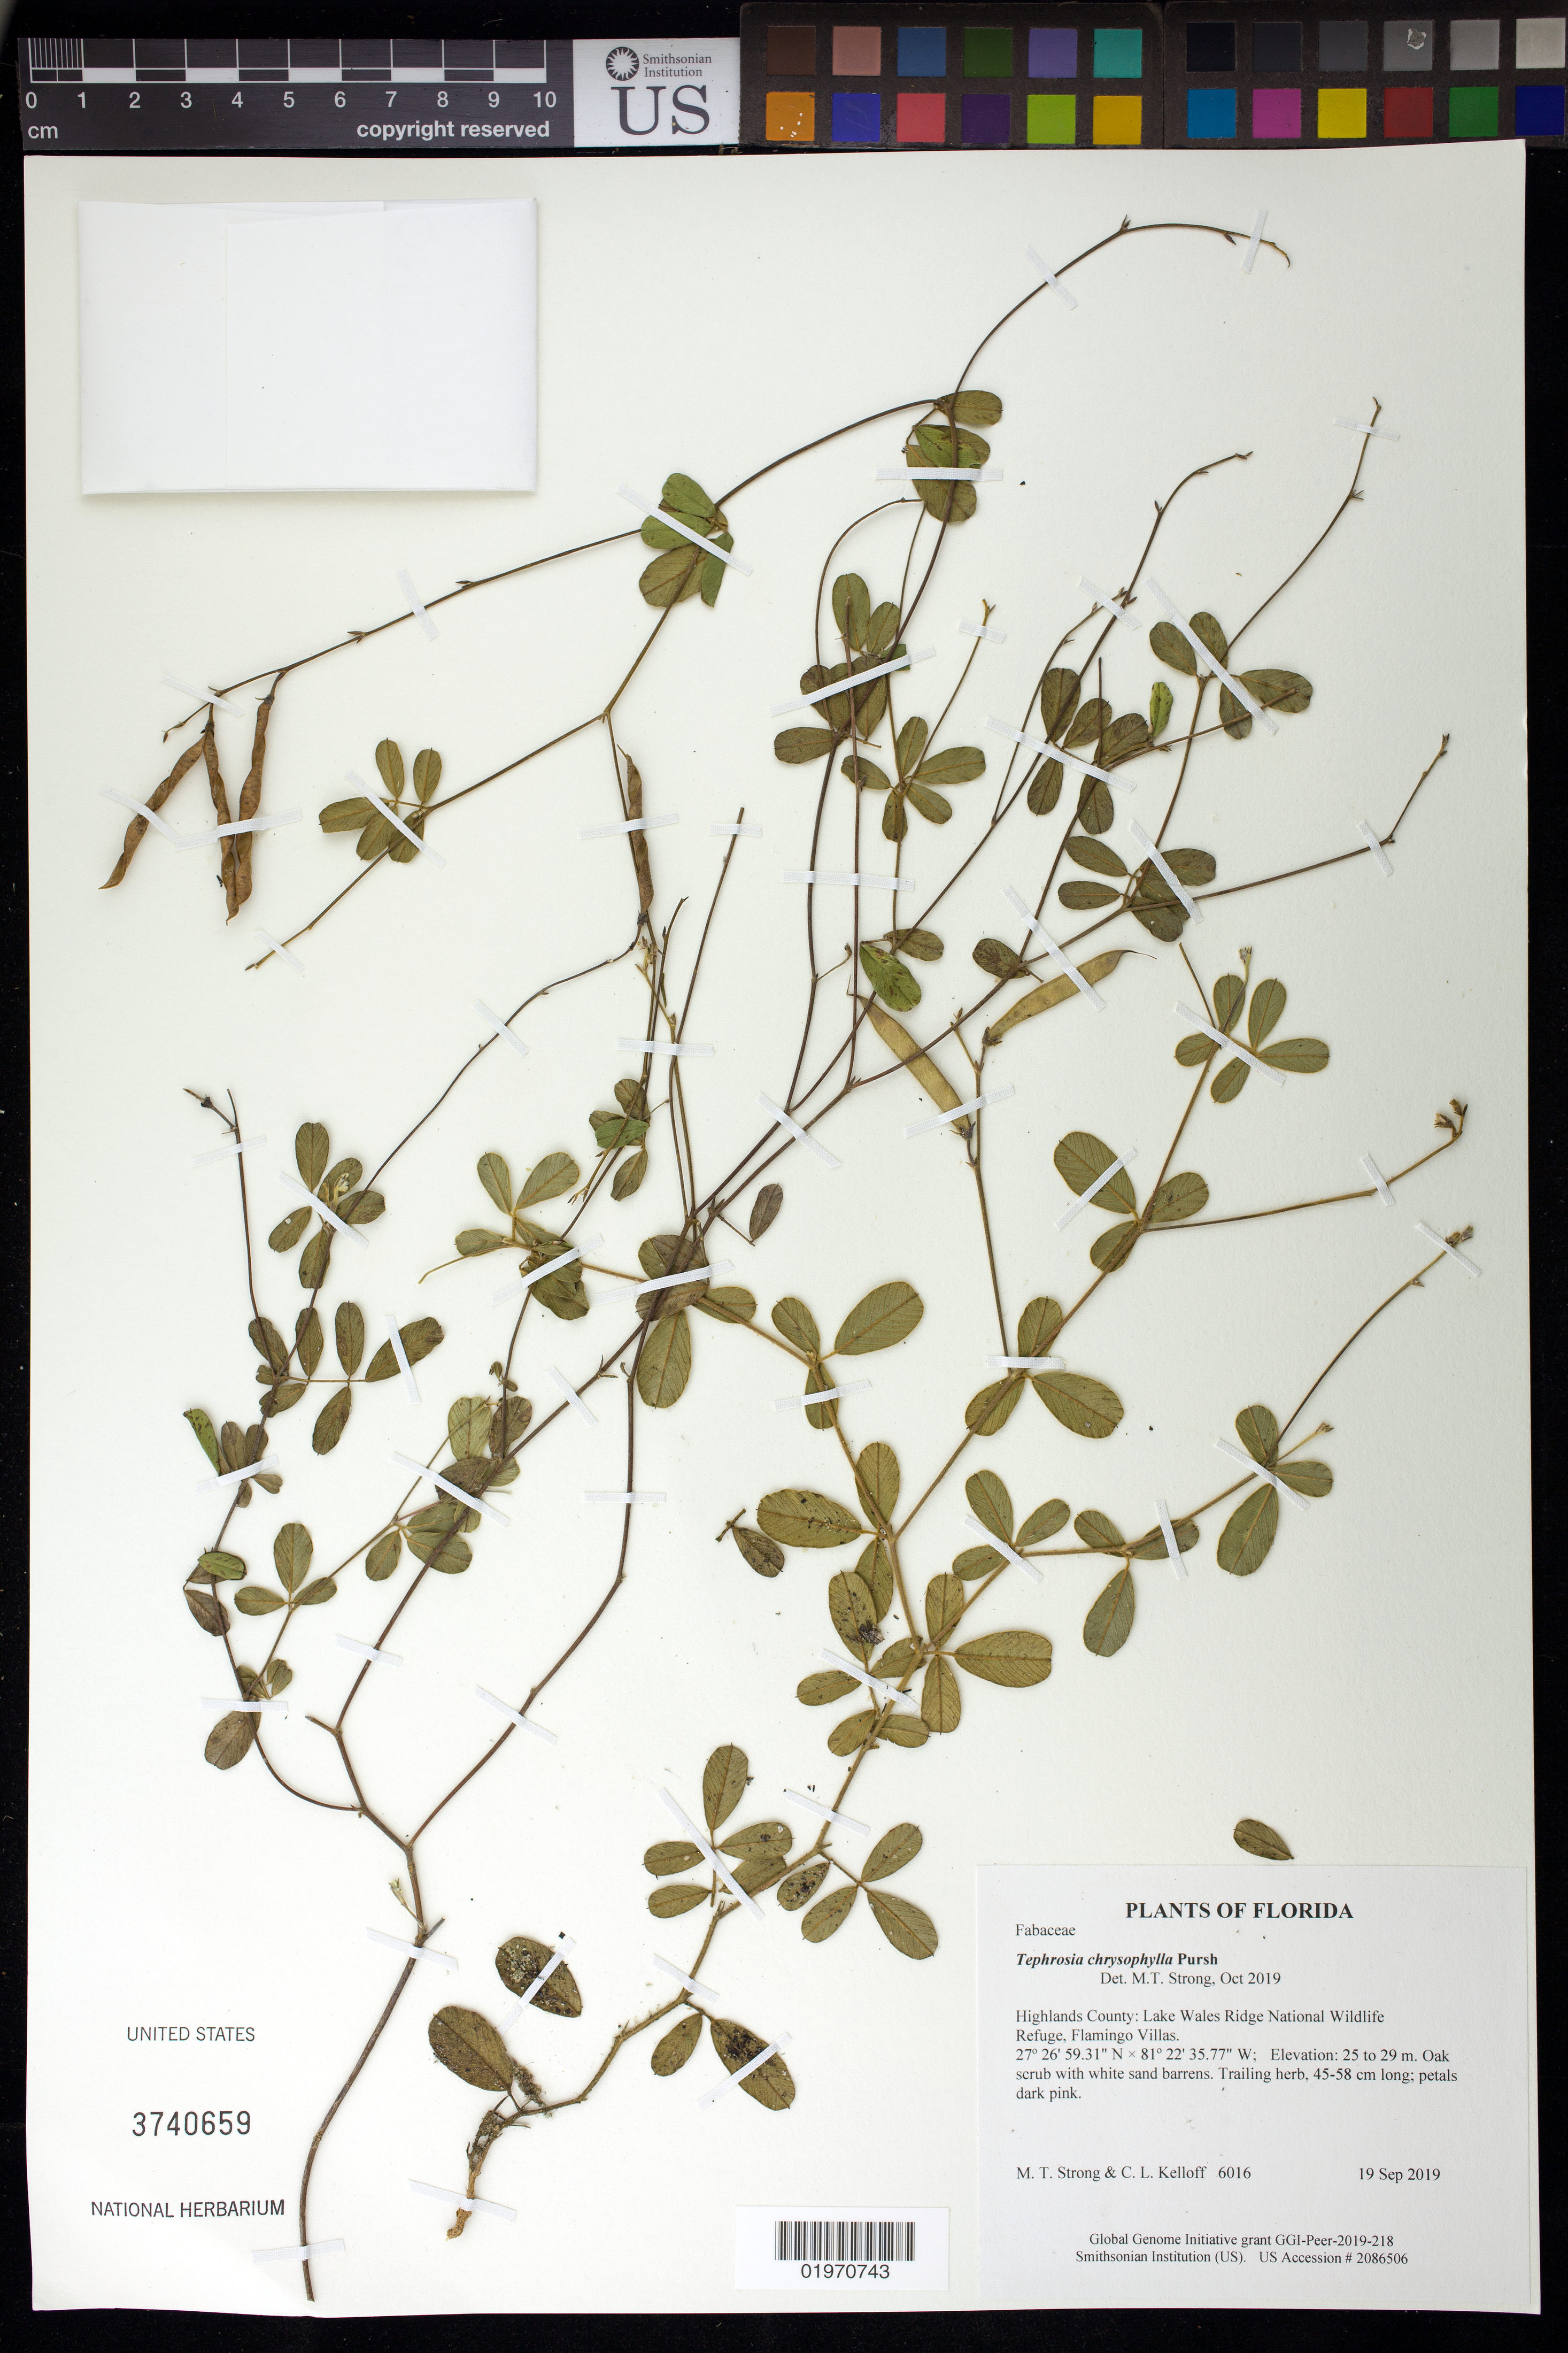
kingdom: Plantae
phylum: Tracheophyta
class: Magnoliopsida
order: Fabales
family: Fabaceae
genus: Tephrosia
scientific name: Tephrosia chrysophylla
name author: Pursh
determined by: Strong, Mark T., (BOT), Smithsonian Institution - National Museum of Natural History (UNITED STATES)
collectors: M. T. Strong & C. L. Kelloff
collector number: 6016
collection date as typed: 19 Sep 2019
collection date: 2019-09-19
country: United States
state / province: Florida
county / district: Highlands County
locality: Lake Wales Ridge National Wildlife Refuge, Flamingo Villas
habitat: Oak scrub with white sand barrens.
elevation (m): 25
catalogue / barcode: US 3740659